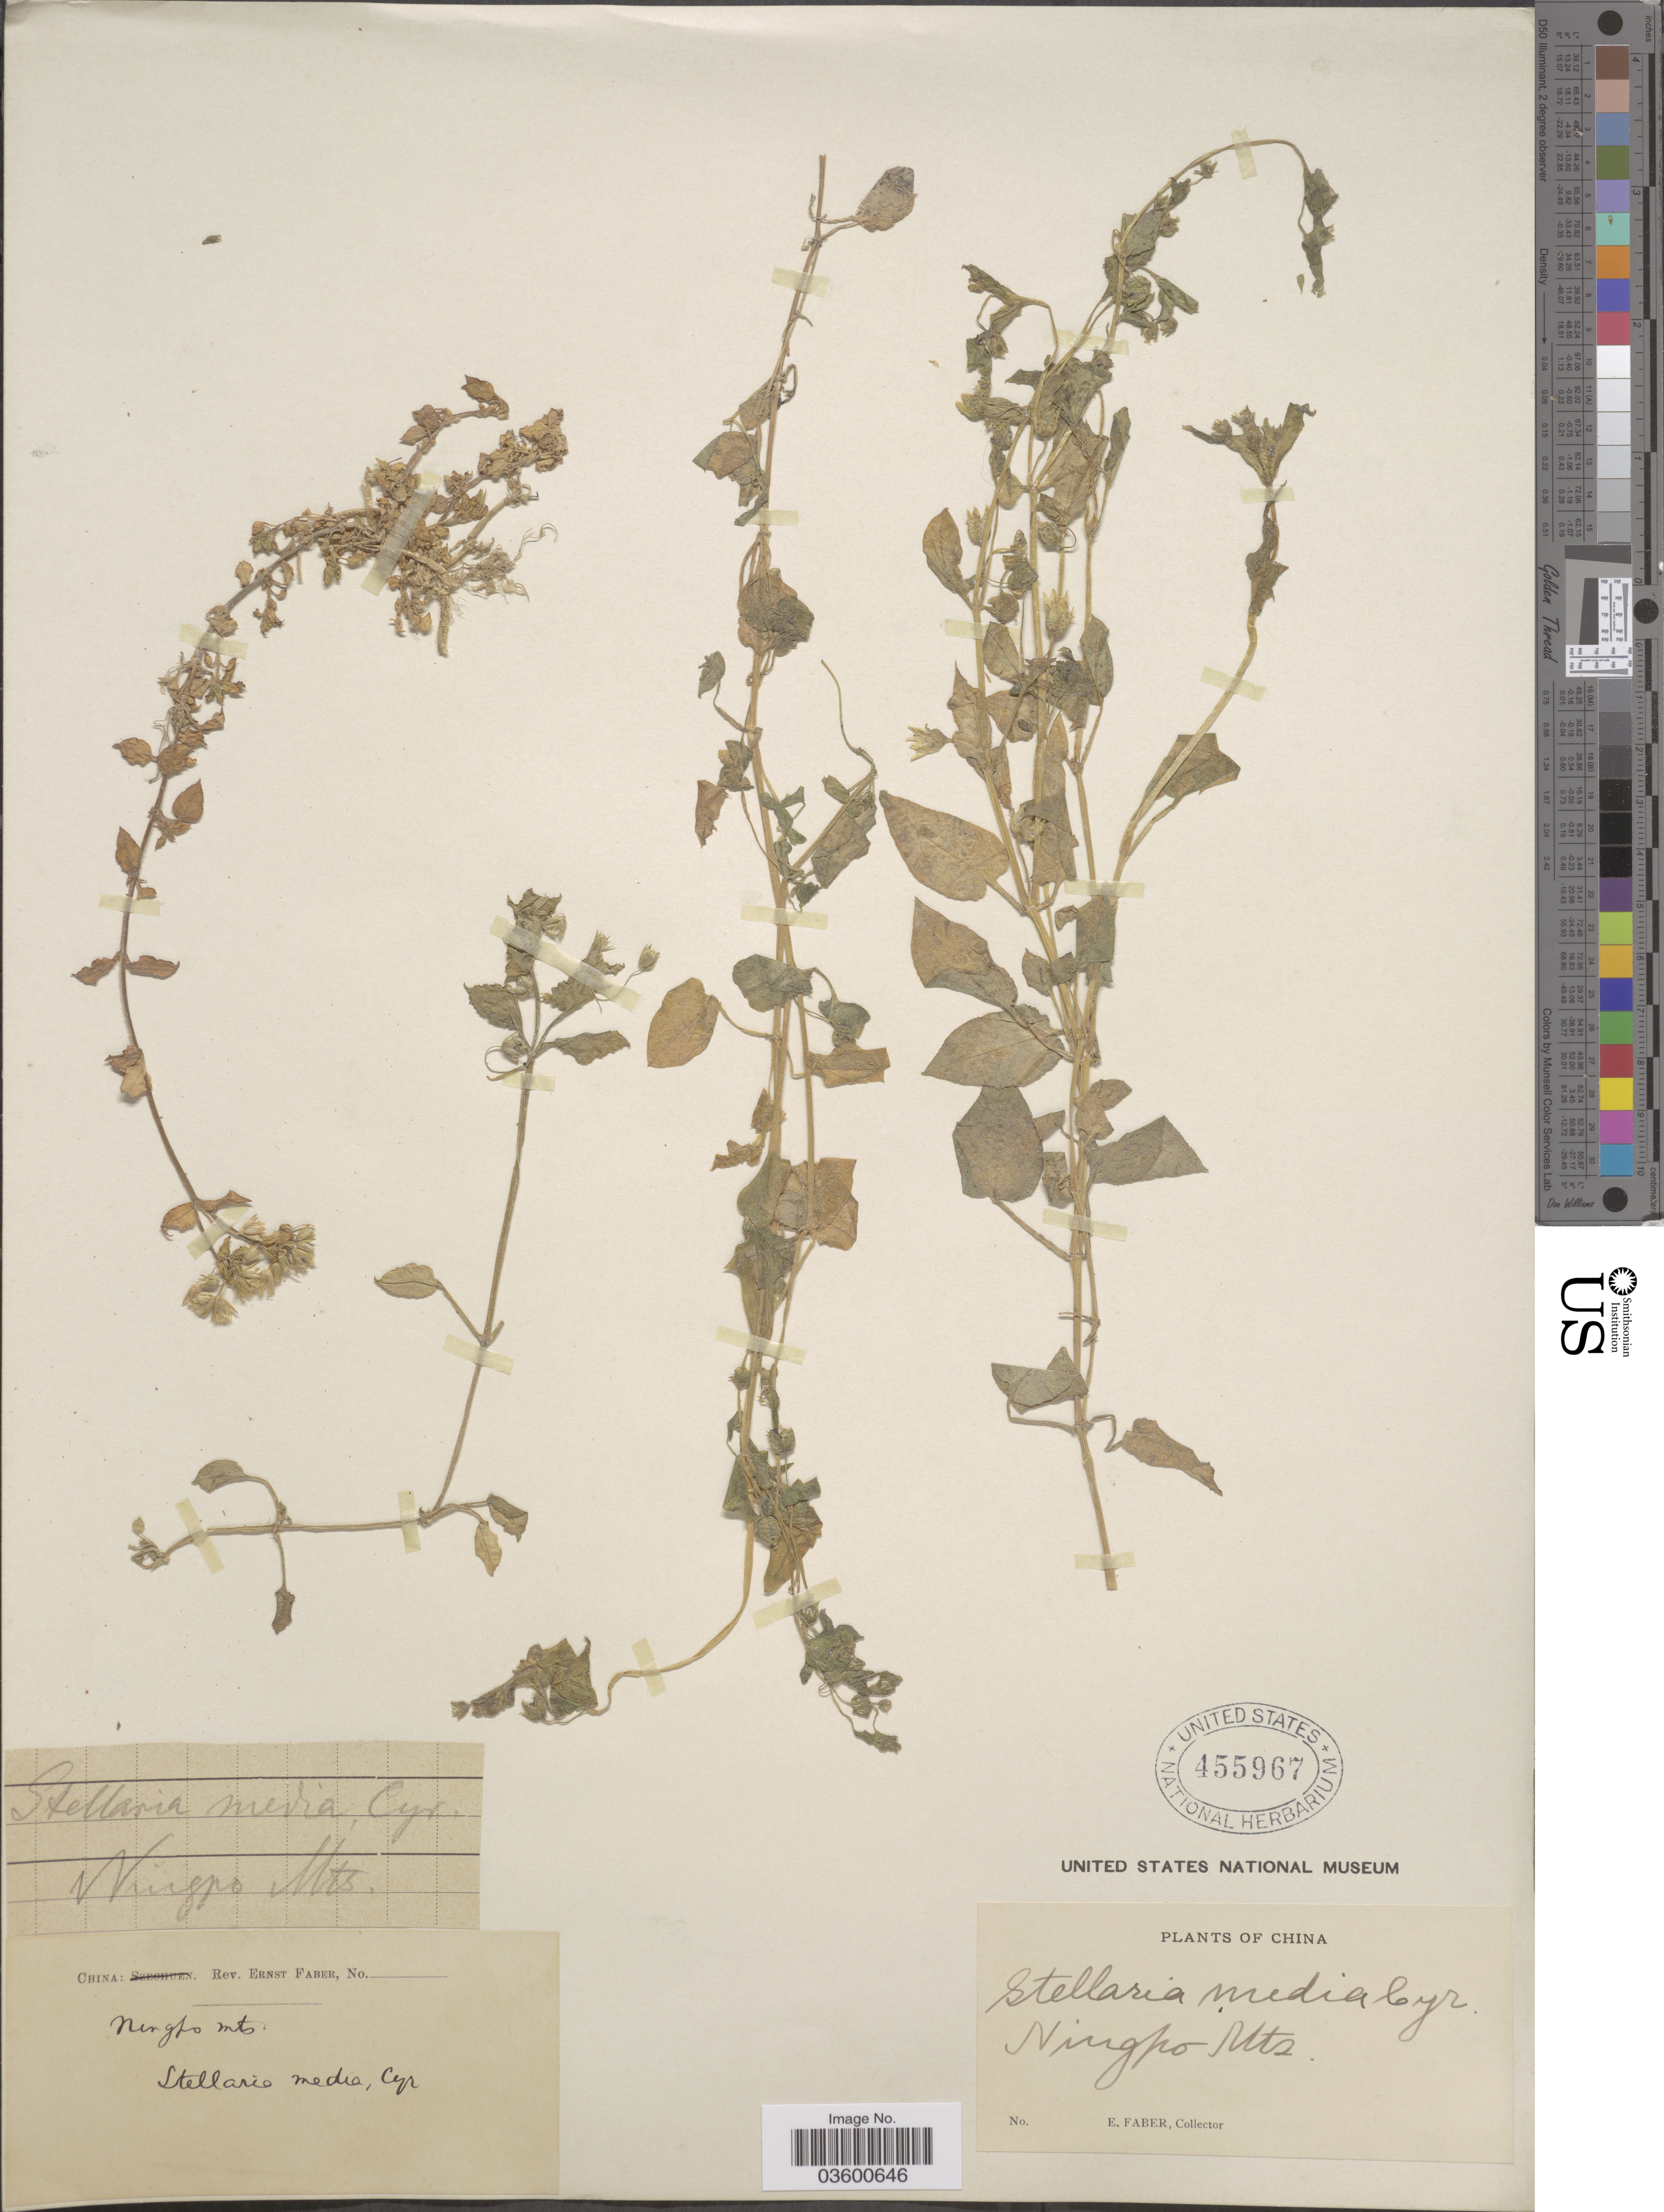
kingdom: Plantae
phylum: Tracheophyta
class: Magnoliopsida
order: Caryophyllales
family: Caryophyllaceae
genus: Stellaria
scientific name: Stellaria media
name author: (L.) Vill.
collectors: E. Faber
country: China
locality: Ningpo Mts.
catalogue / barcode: US 455967